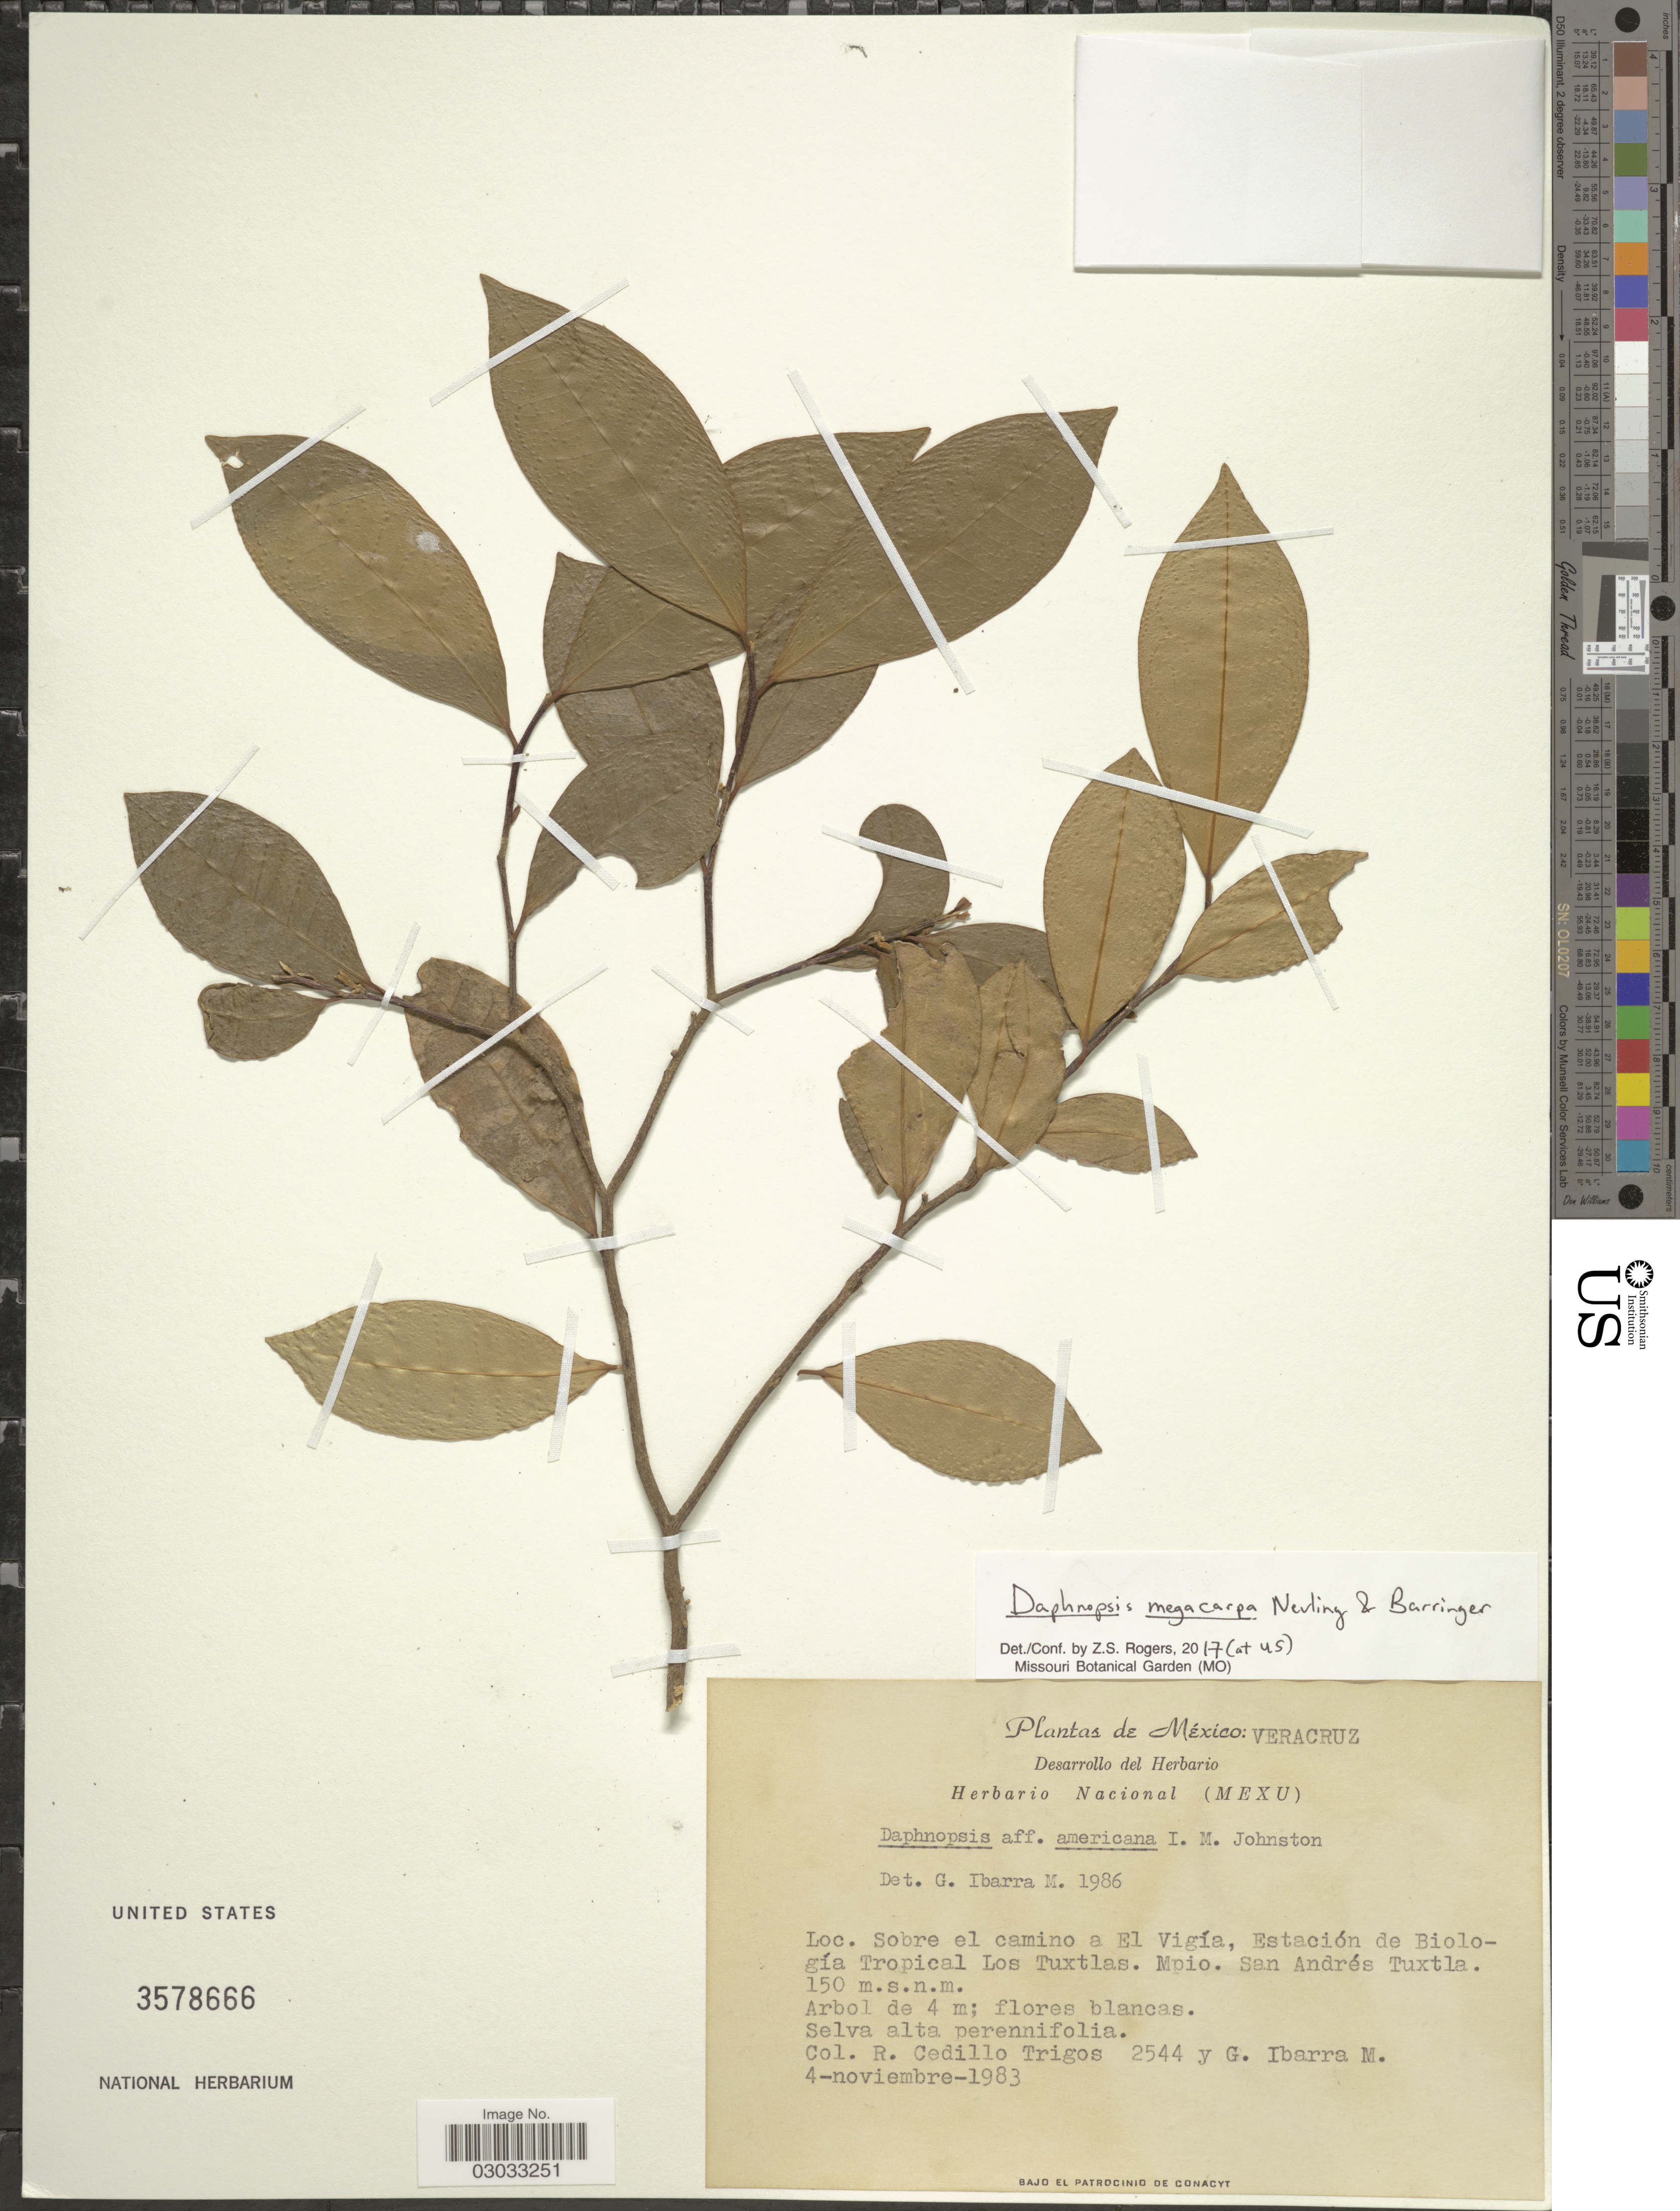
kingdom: Plantae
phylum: Tracheophyta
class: Magnoliopsida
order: Malvales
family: Thymelaeaceae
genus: Daphnopsis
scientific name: Daphnopsis megacarpa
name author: Nevling & Barringer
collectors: R. CedilloT. & G. Ibarra M.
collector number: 2544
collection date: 1983-11-04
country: Mexico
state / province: Veracruz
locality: Veracruz, Sobre el camino a El Vigía, Estación de Biología Tropical Los Tuxtlas. Mpio. San Andrés Tuxtla.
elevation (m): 150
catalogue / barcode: US 3578666